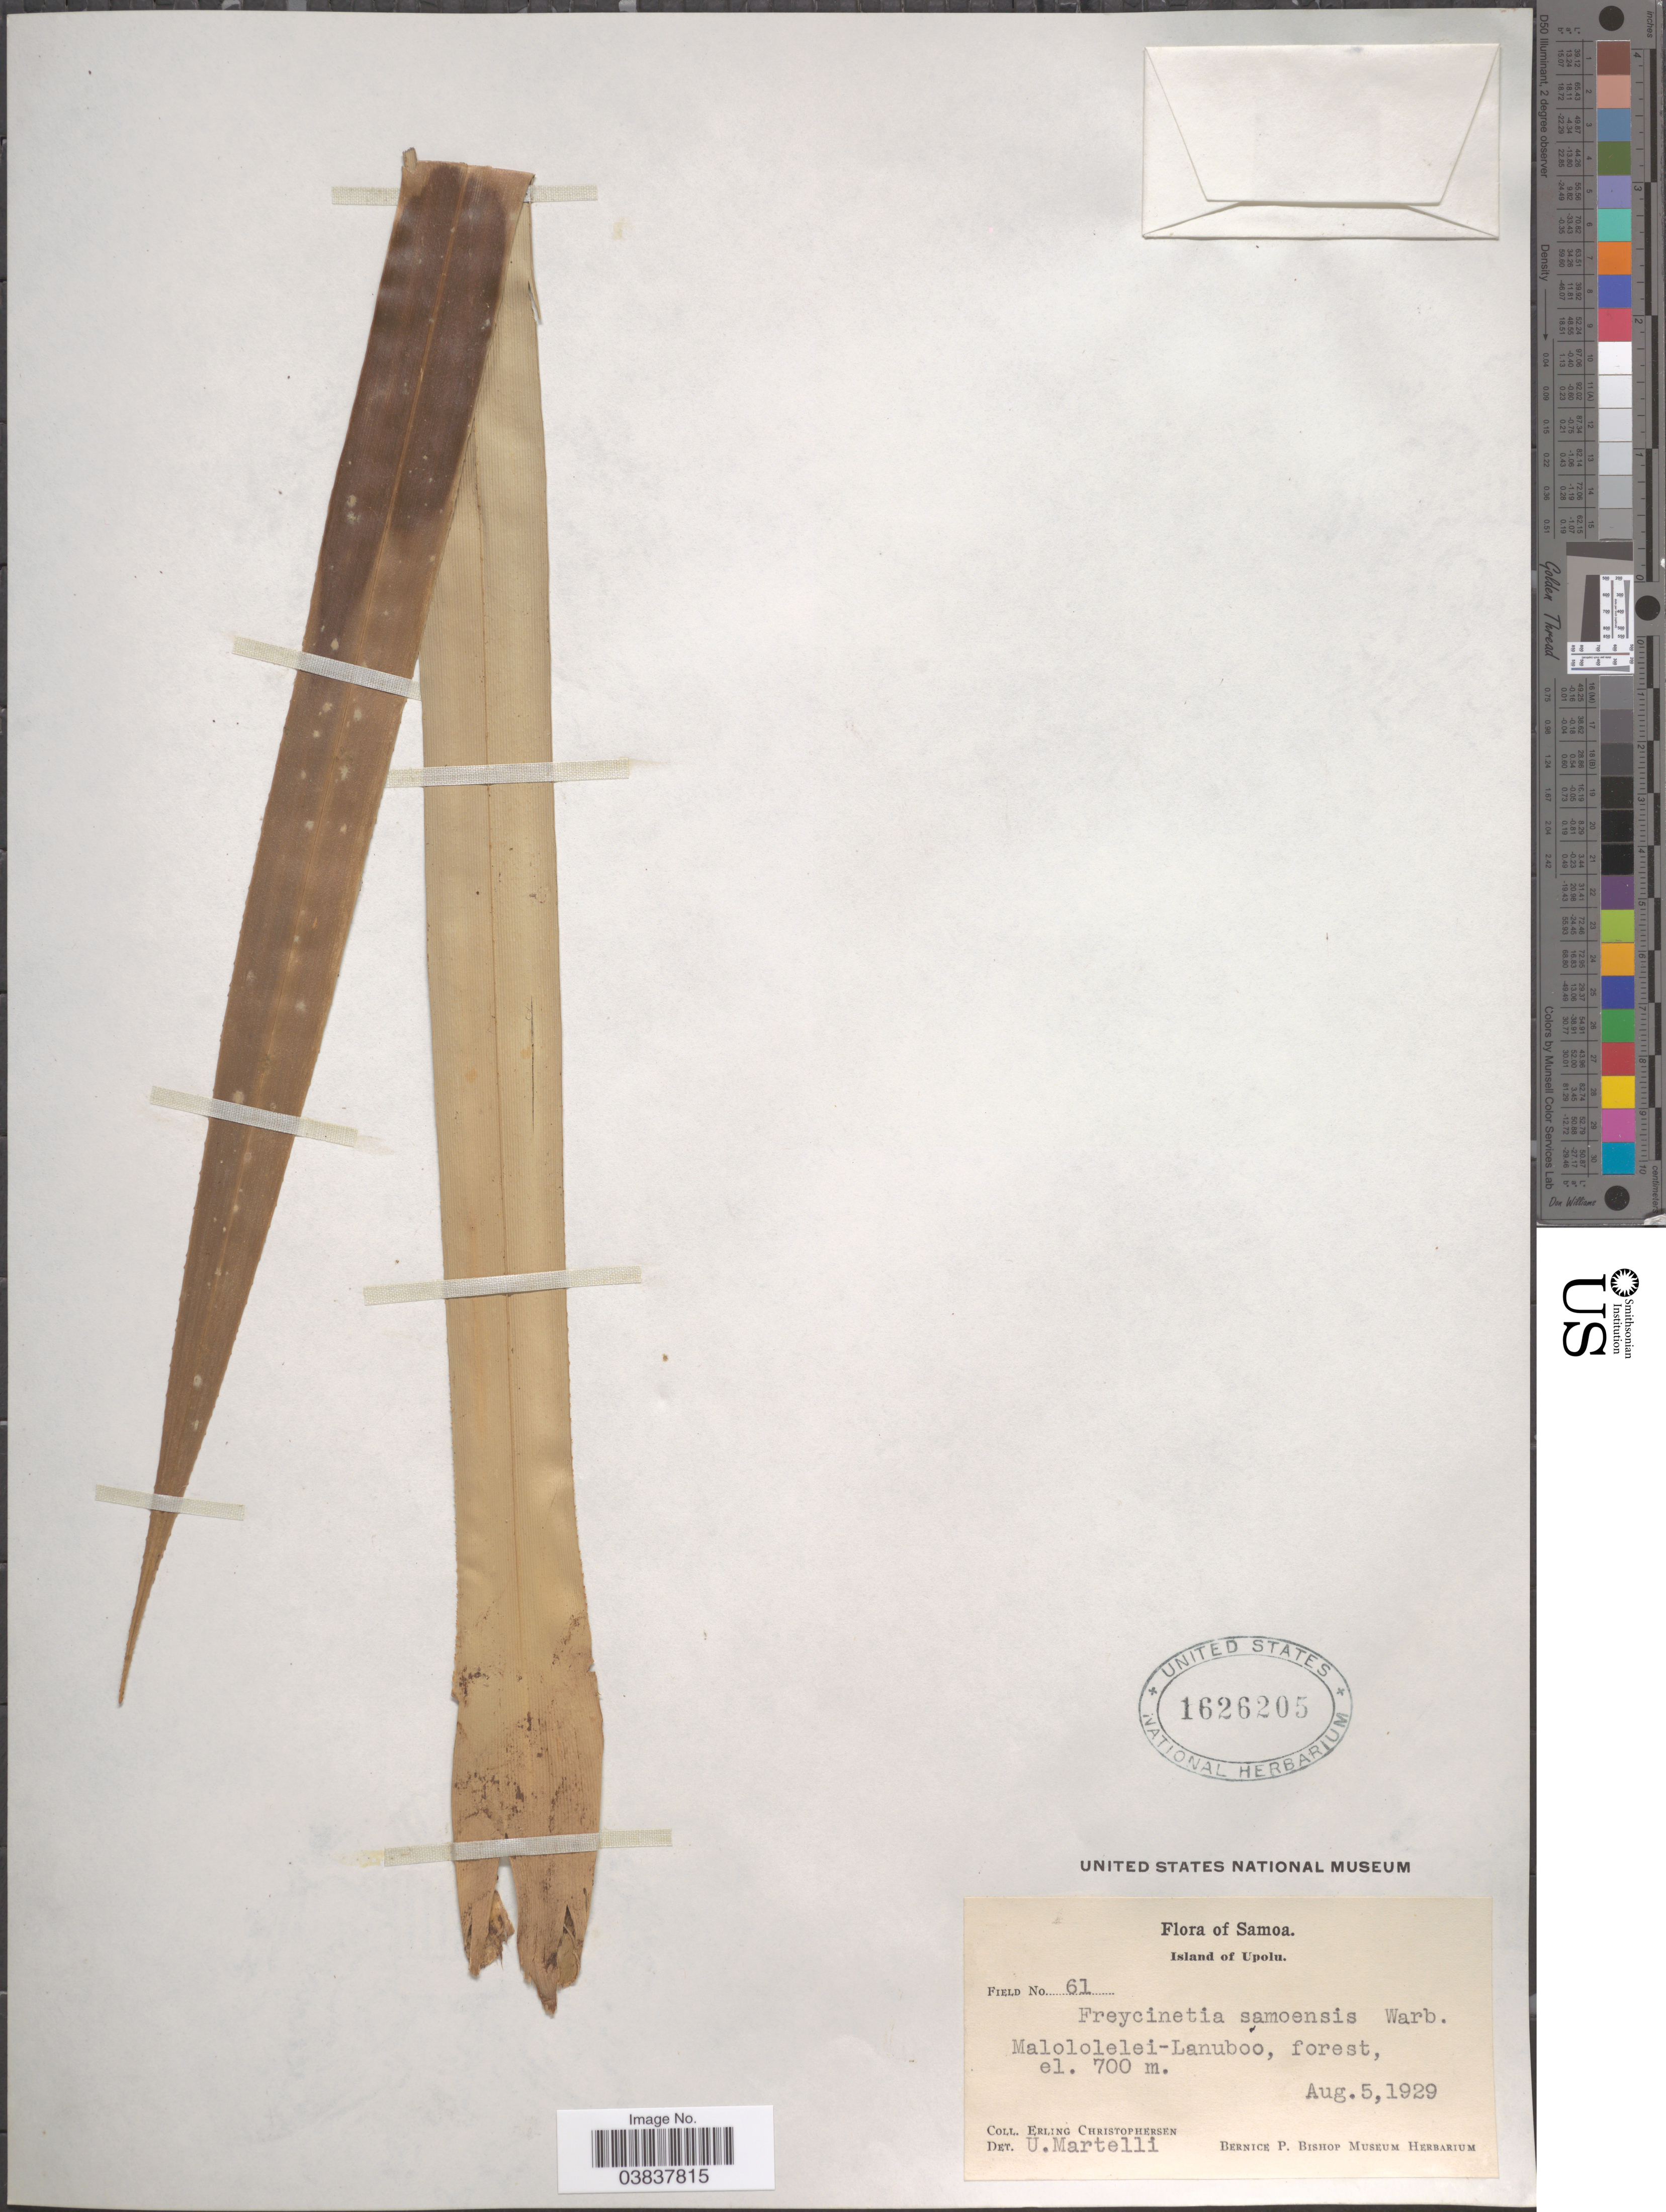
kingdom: Plantae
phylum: Tracheophyta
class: Liliopsida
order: Pandanales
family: Pandanaceae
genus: Freycinetia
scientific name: Freycinetia samoensis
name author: Warb.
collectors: E. Christophersen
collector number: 61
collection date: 1929-08-05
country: Samoa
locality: Samoa. Island of Upolu. Malololelei-Lanuboo.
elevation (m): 700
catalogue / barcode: US 1626205